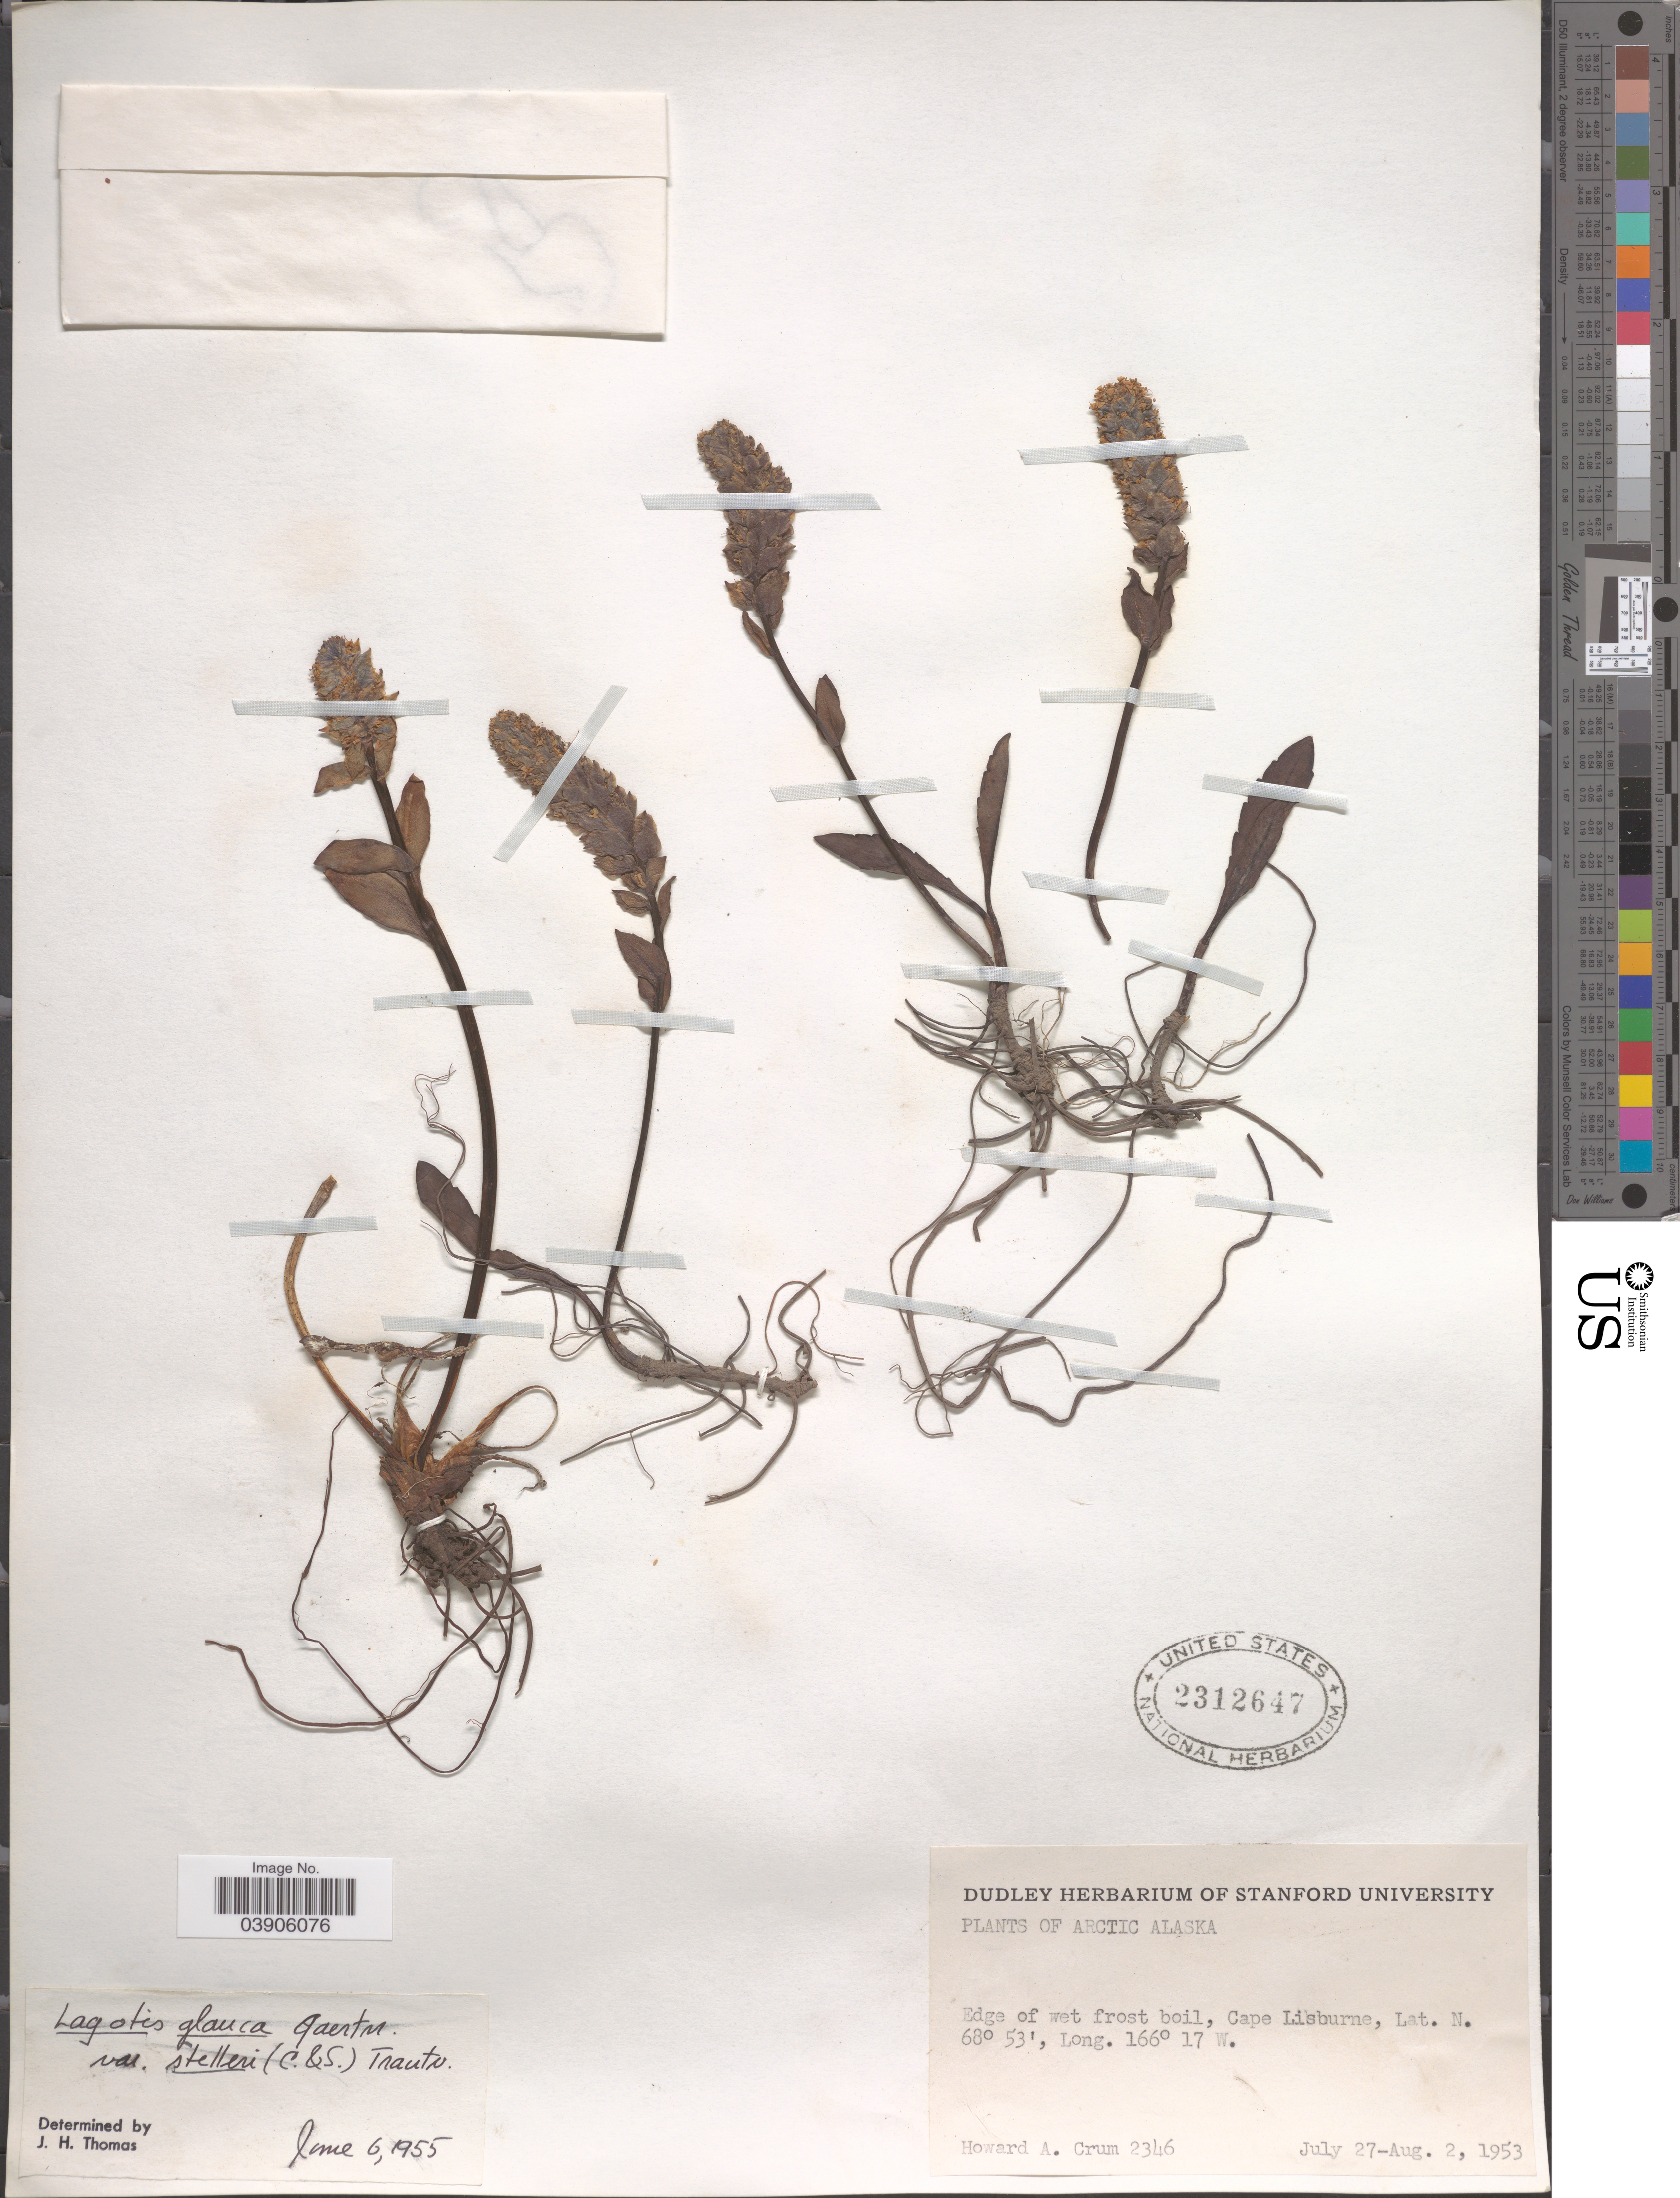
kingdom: Plantae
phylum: Tracheophyta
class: Magnoliopsida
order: Lamiales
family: Plantaginaceae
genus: Lagotis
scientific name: Lagotis glauca var. stelleri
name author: Trautv.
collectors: H. A. Crum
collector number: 2346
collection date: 1953-07-27/1953-08-02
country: United States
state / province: Alaska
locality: Arctic Alaska. Edge of wet frost boil, Cape Lisburne.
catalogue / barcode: US 2312647